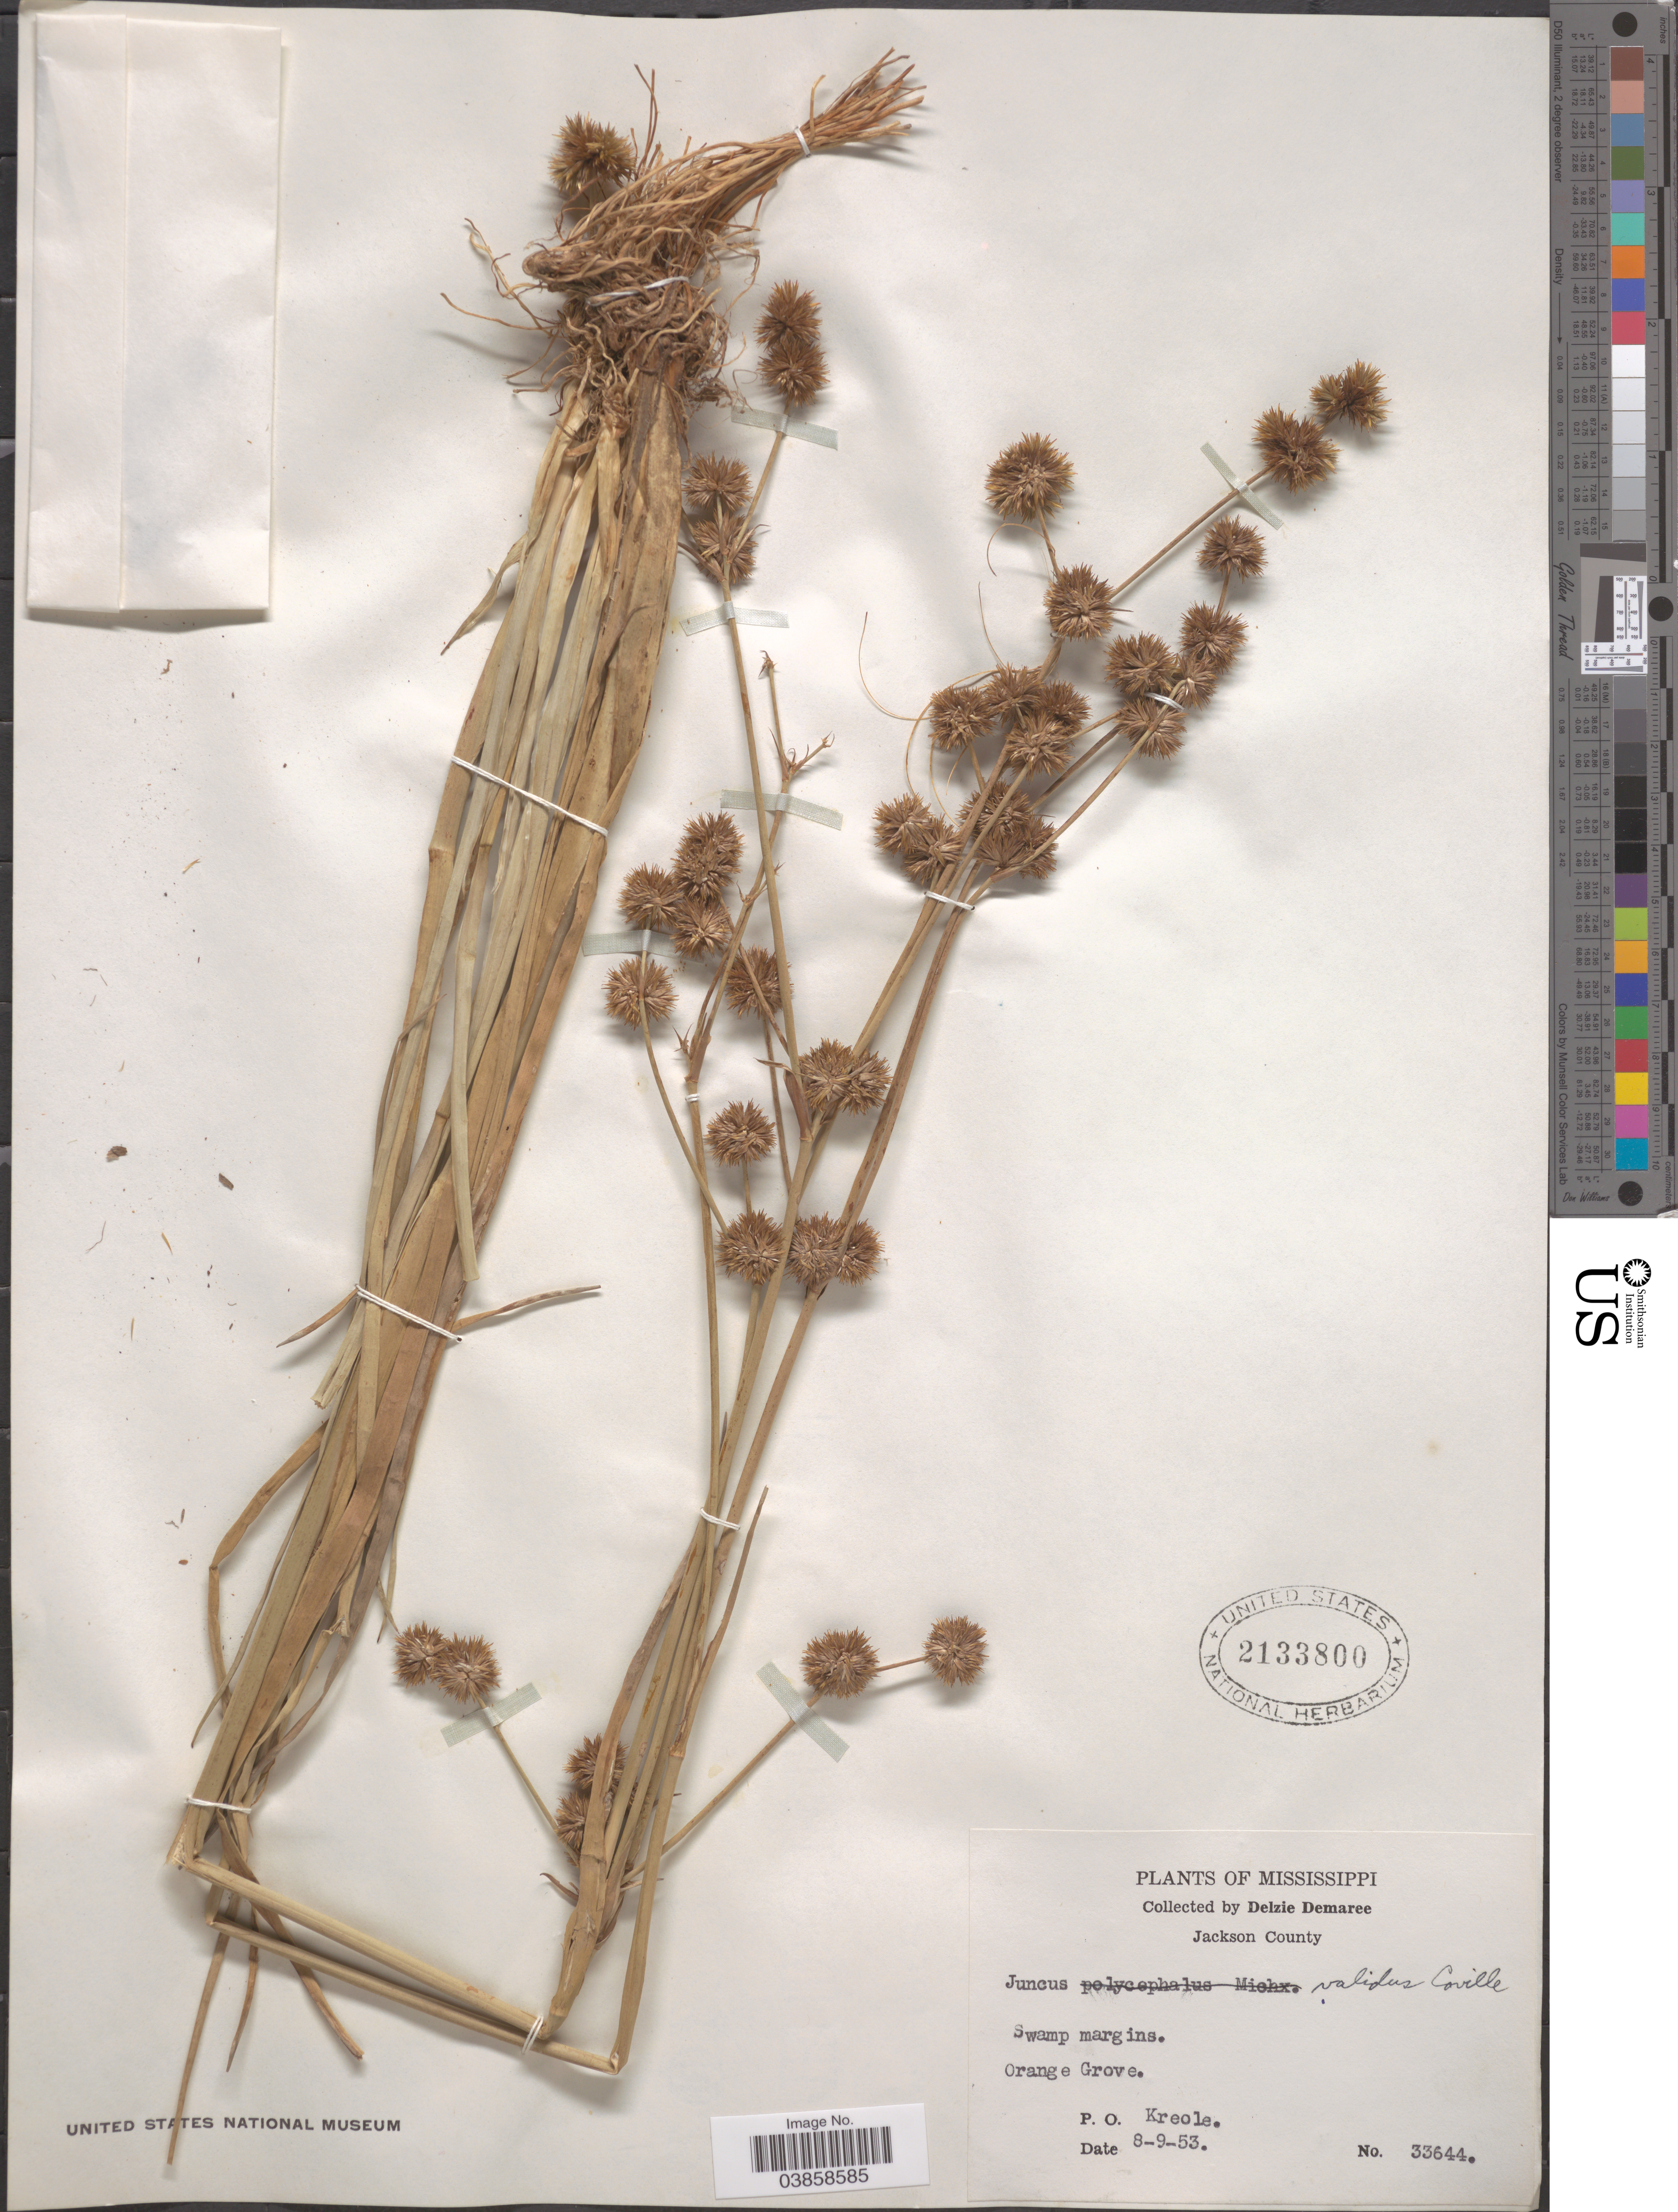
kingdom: Plantae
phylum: Tracheophyta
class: Liliopsida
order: Poales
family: Juncaceae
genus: Juncus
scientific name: Juncus validus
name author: Coville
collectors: D. Demaree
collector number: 33644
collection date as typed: Transcribed d/m/y: 9/8/53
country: United States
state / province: Mississippi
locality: Jackson County. Orange Grove. P.O. Kreole.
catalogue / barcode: US 2133800